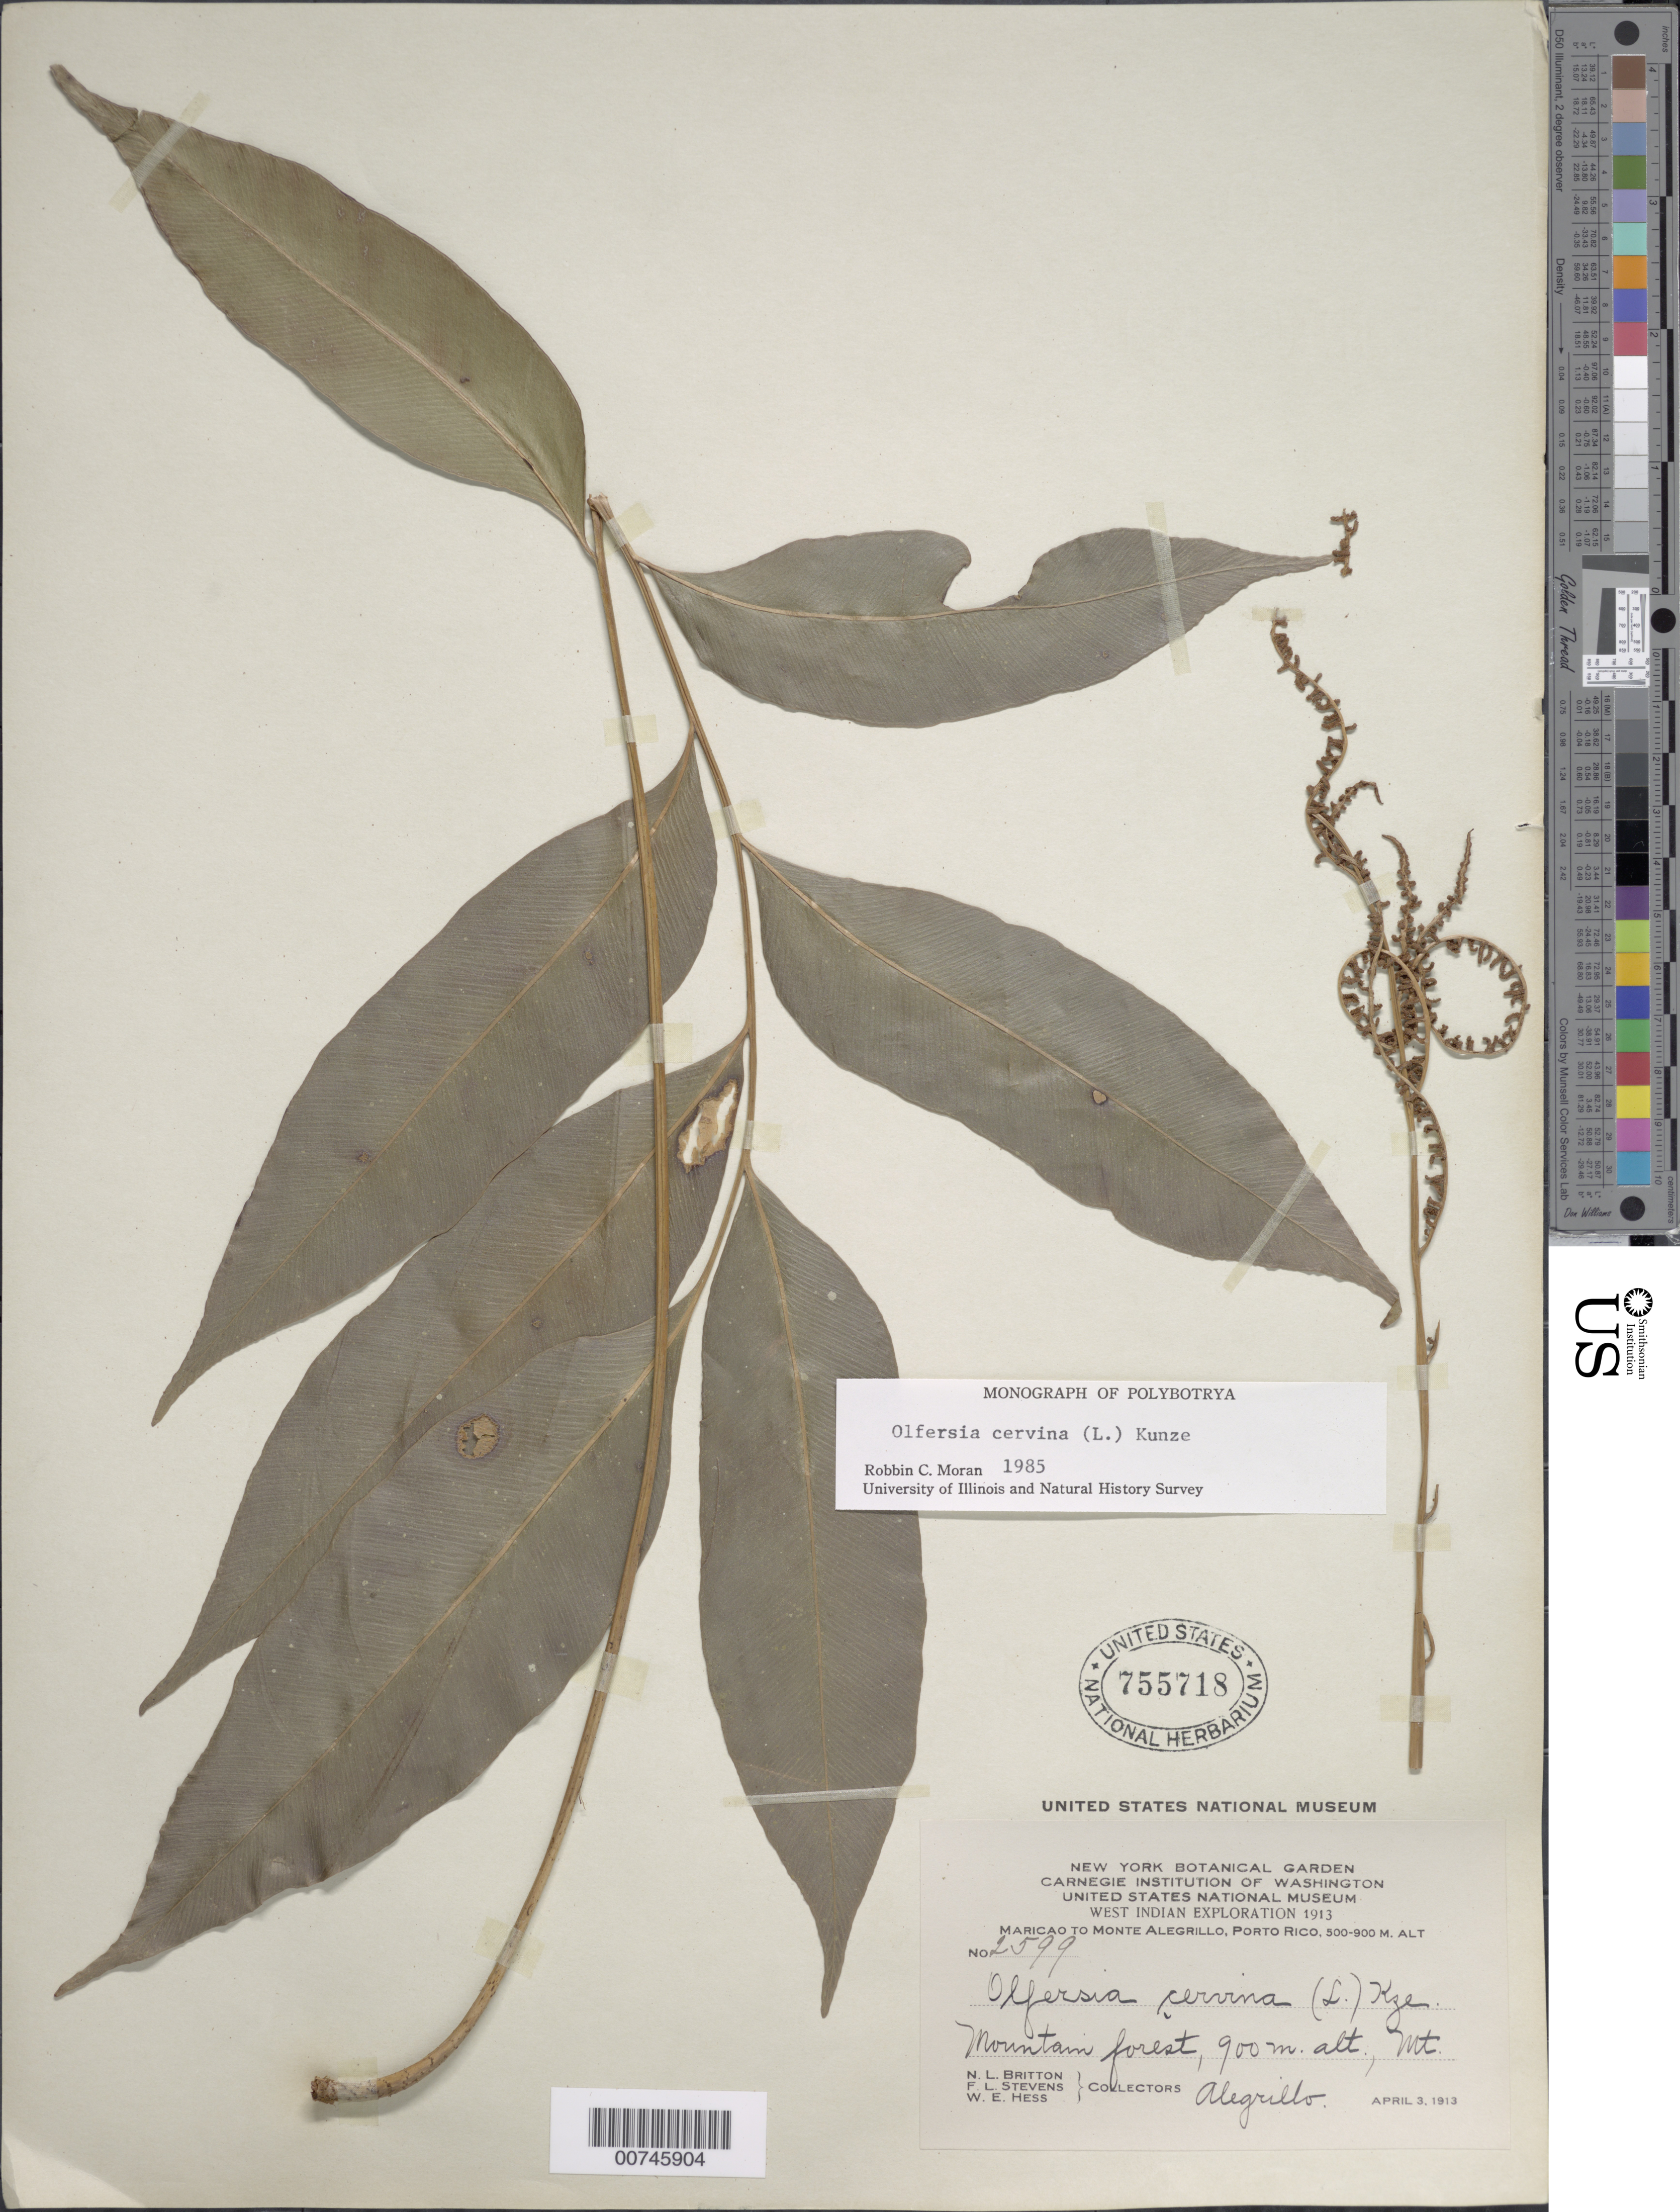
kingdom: Plantae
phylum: Tracheophyta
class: Polypodiopsida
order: Polypodiales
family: Dryopteridaceae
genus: Olfersia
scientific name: Olfersia cervina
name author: (L.) Kunze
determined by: Moran, R. C.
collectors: N. Britton, F. L. Stevens & W. Hess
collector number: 2599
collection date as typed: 03 Apr 1913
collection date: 1913-04-03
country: Puerto Rico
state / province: Maricao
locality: Maricao to Monte Alegrillo. Alegrillo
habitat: Mountain forest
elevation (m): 900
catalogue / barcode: US 755718